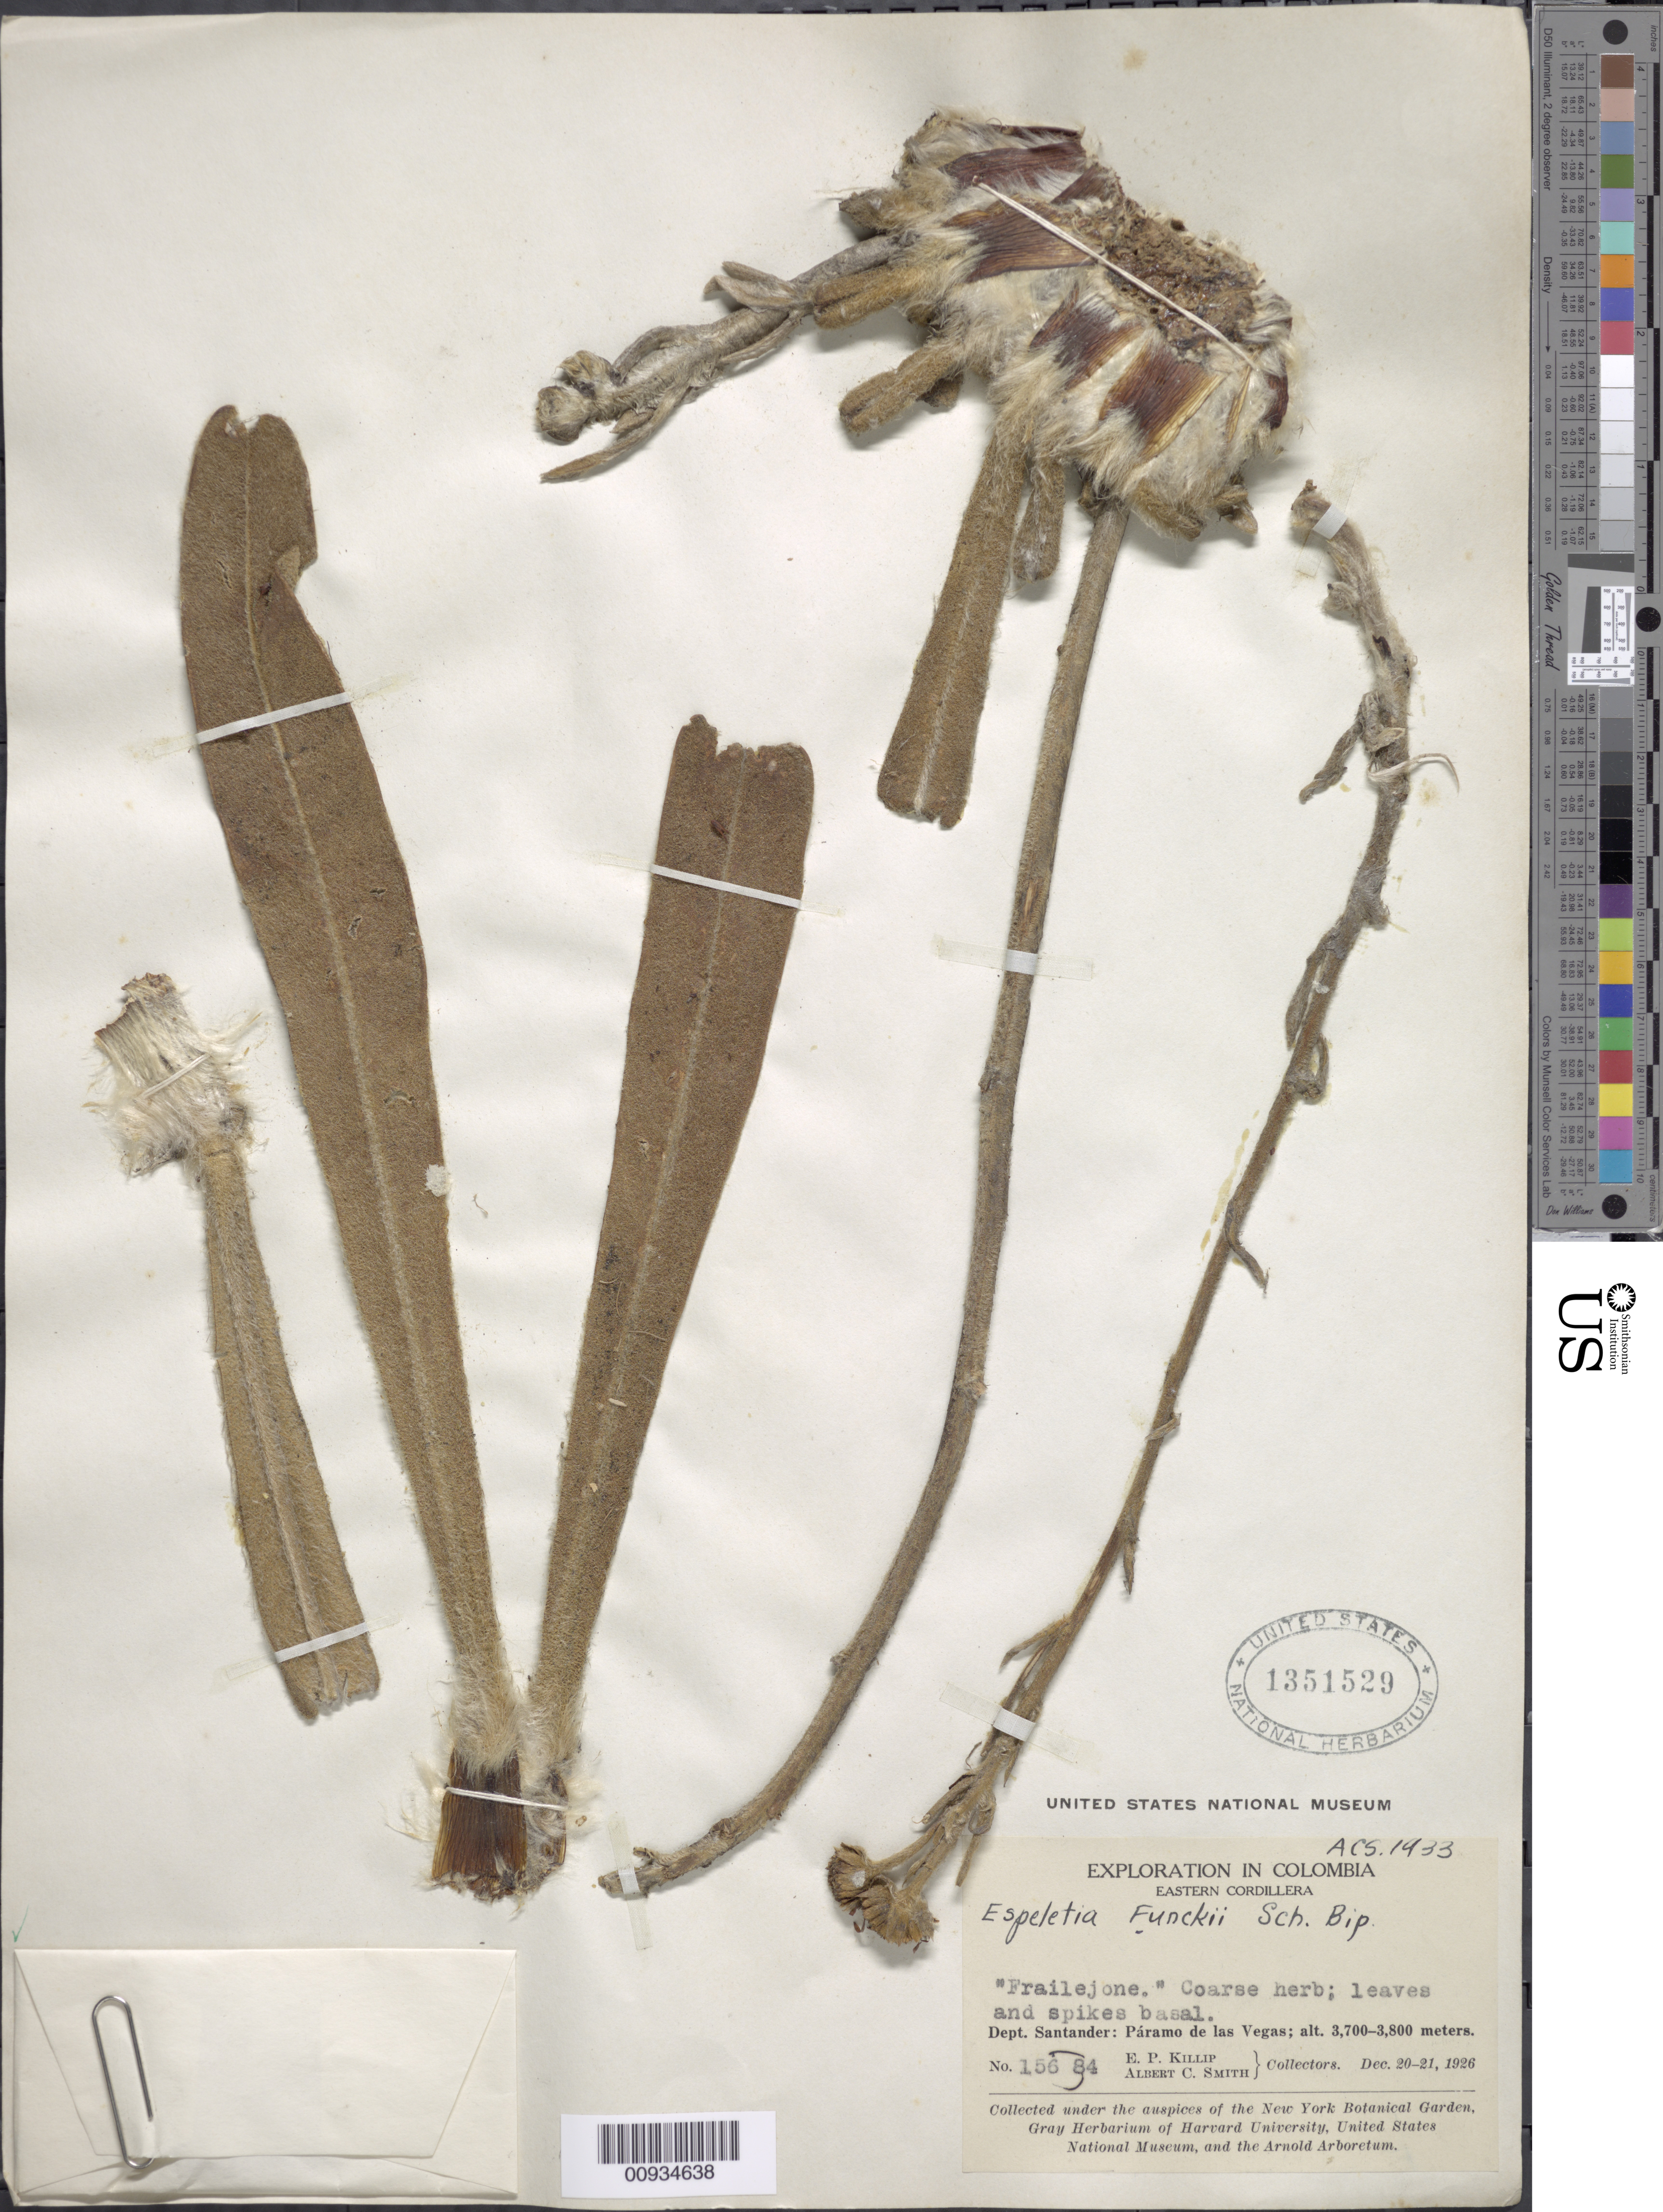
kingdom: Plantae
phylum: Tracheophyta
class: Magnoliopsida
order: Asterales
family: Asteraceae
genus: Espeletiopsis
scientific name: Espeletiopsis funckii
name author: (Sch. Bip. ex Wedd.) Cuatrec.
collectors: E. P. Killip & A. C. Smith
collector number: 15864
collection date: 1926-12-20/1926-12-21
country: Colombia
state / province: Santander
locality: Páramo de las Vegas. Eastern cordillera.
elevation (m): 3700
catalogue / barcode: US 1351529